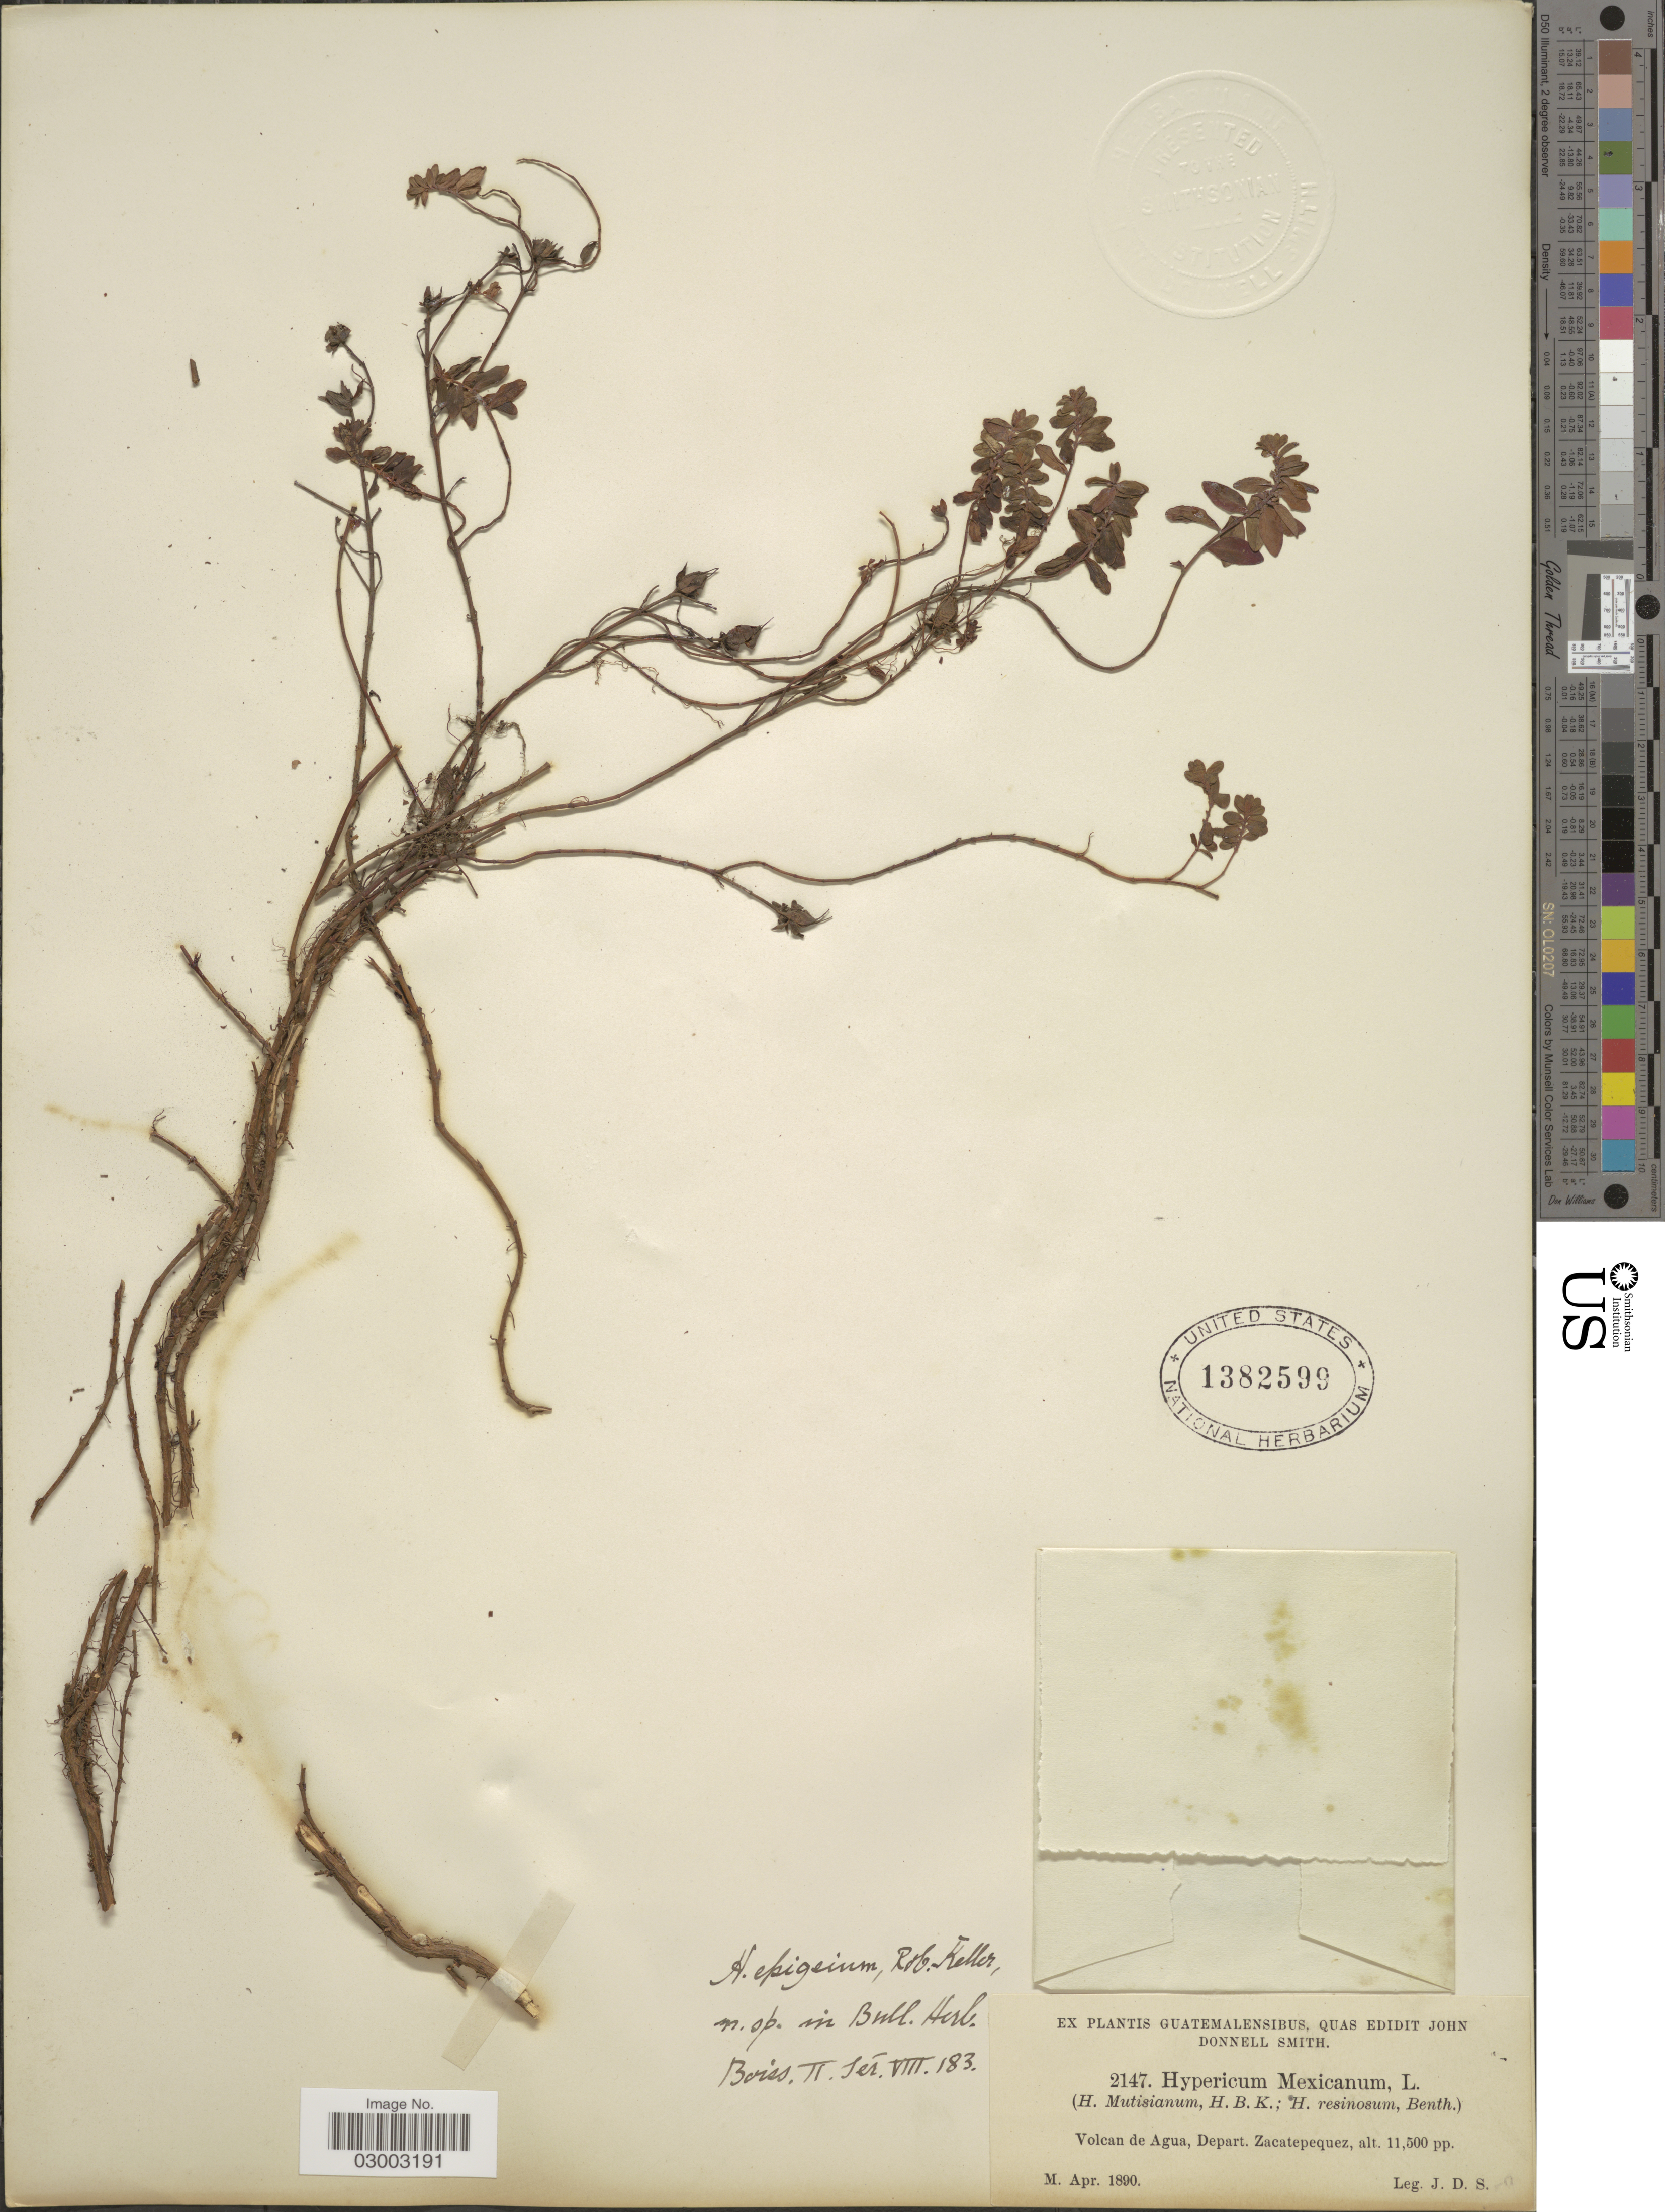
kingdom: Plantae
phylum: Tracheophyta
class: Magnoliopsida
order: Malpighiales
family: Hypericaceae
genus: Hypericum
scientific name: Hypericum epigeium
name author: R. Keller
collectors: J. Donnell Smith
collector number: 2147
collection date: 1890-04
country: Guatemala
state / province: Sacatepéquez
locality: Volcan de Agua, Depart. Zacatepequez.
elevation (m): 3505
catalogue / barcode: US 1382599